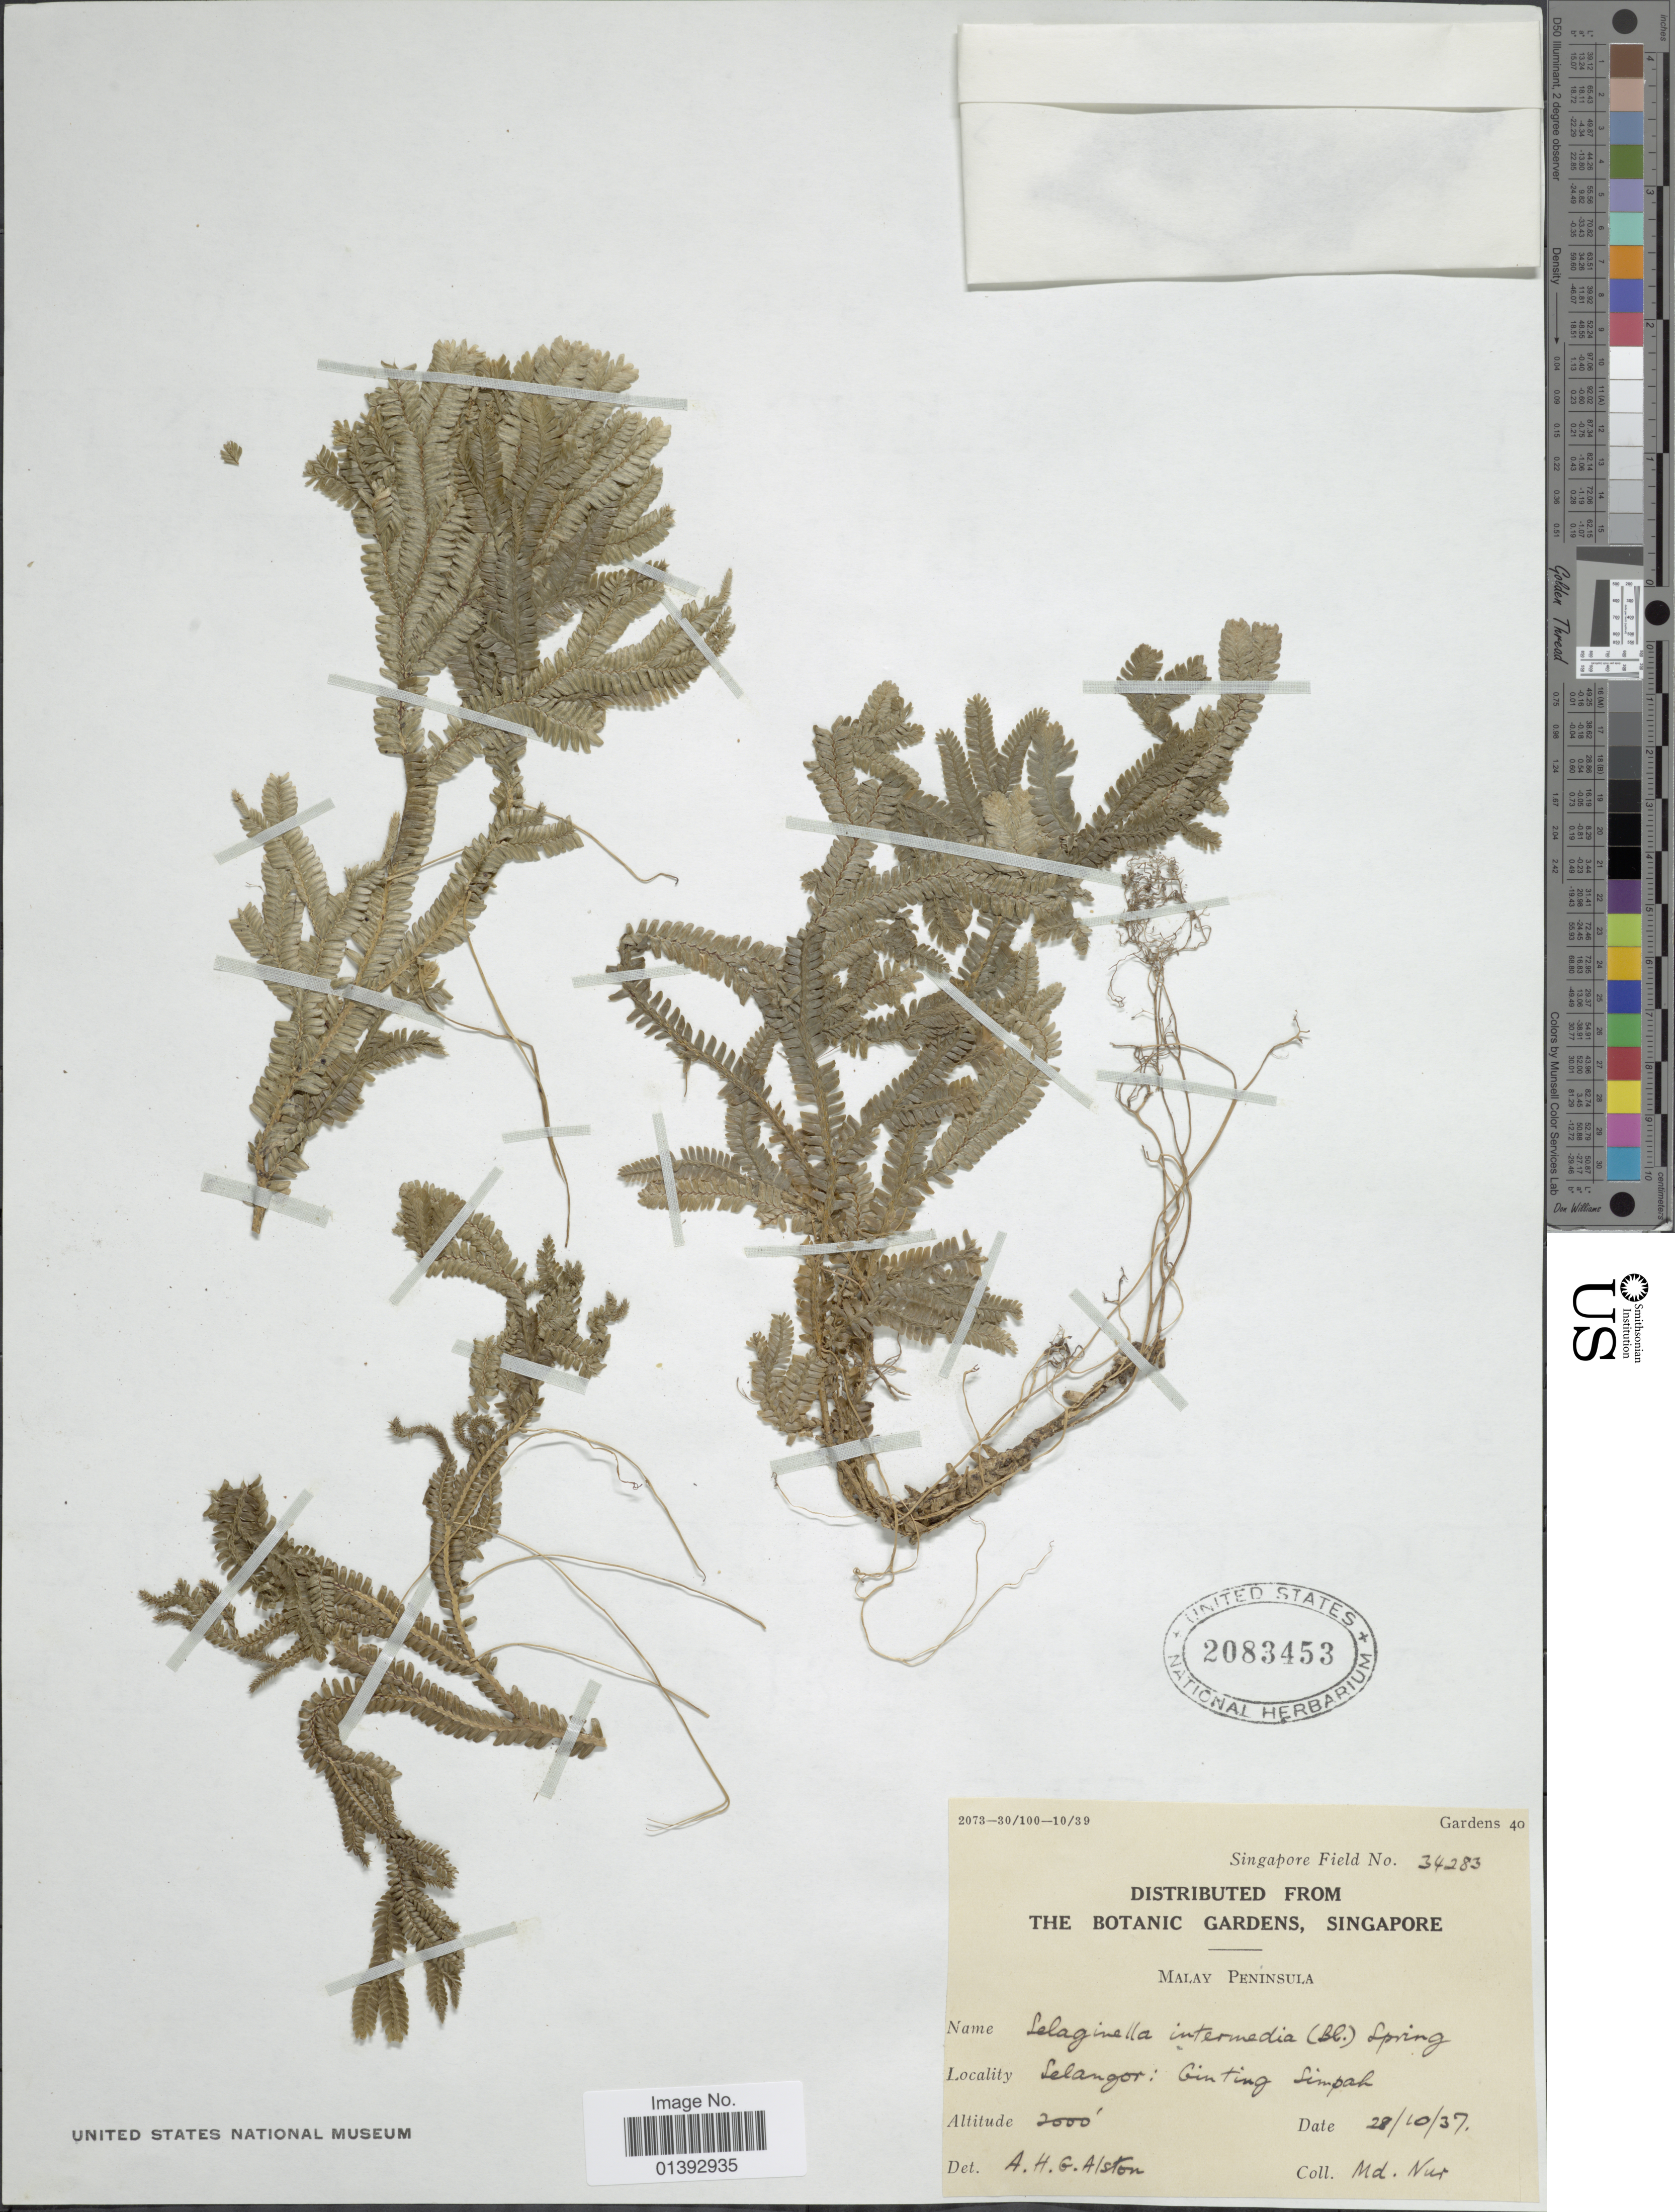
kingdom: Plantae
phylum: Tracheophyta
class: Lycopodiopsida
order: Selaginellales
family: Selaginellaceae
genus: Selaginella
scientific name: Selaginella intermedia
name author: (Blume) Spring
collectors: A. H. Alston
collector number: Singapore Field No. 34283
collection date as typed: Transcribed d/m/y: 28/10/37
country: Malaysia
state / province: Selangor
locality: Ginting Simpah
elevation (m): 610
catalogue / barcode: US 2083453